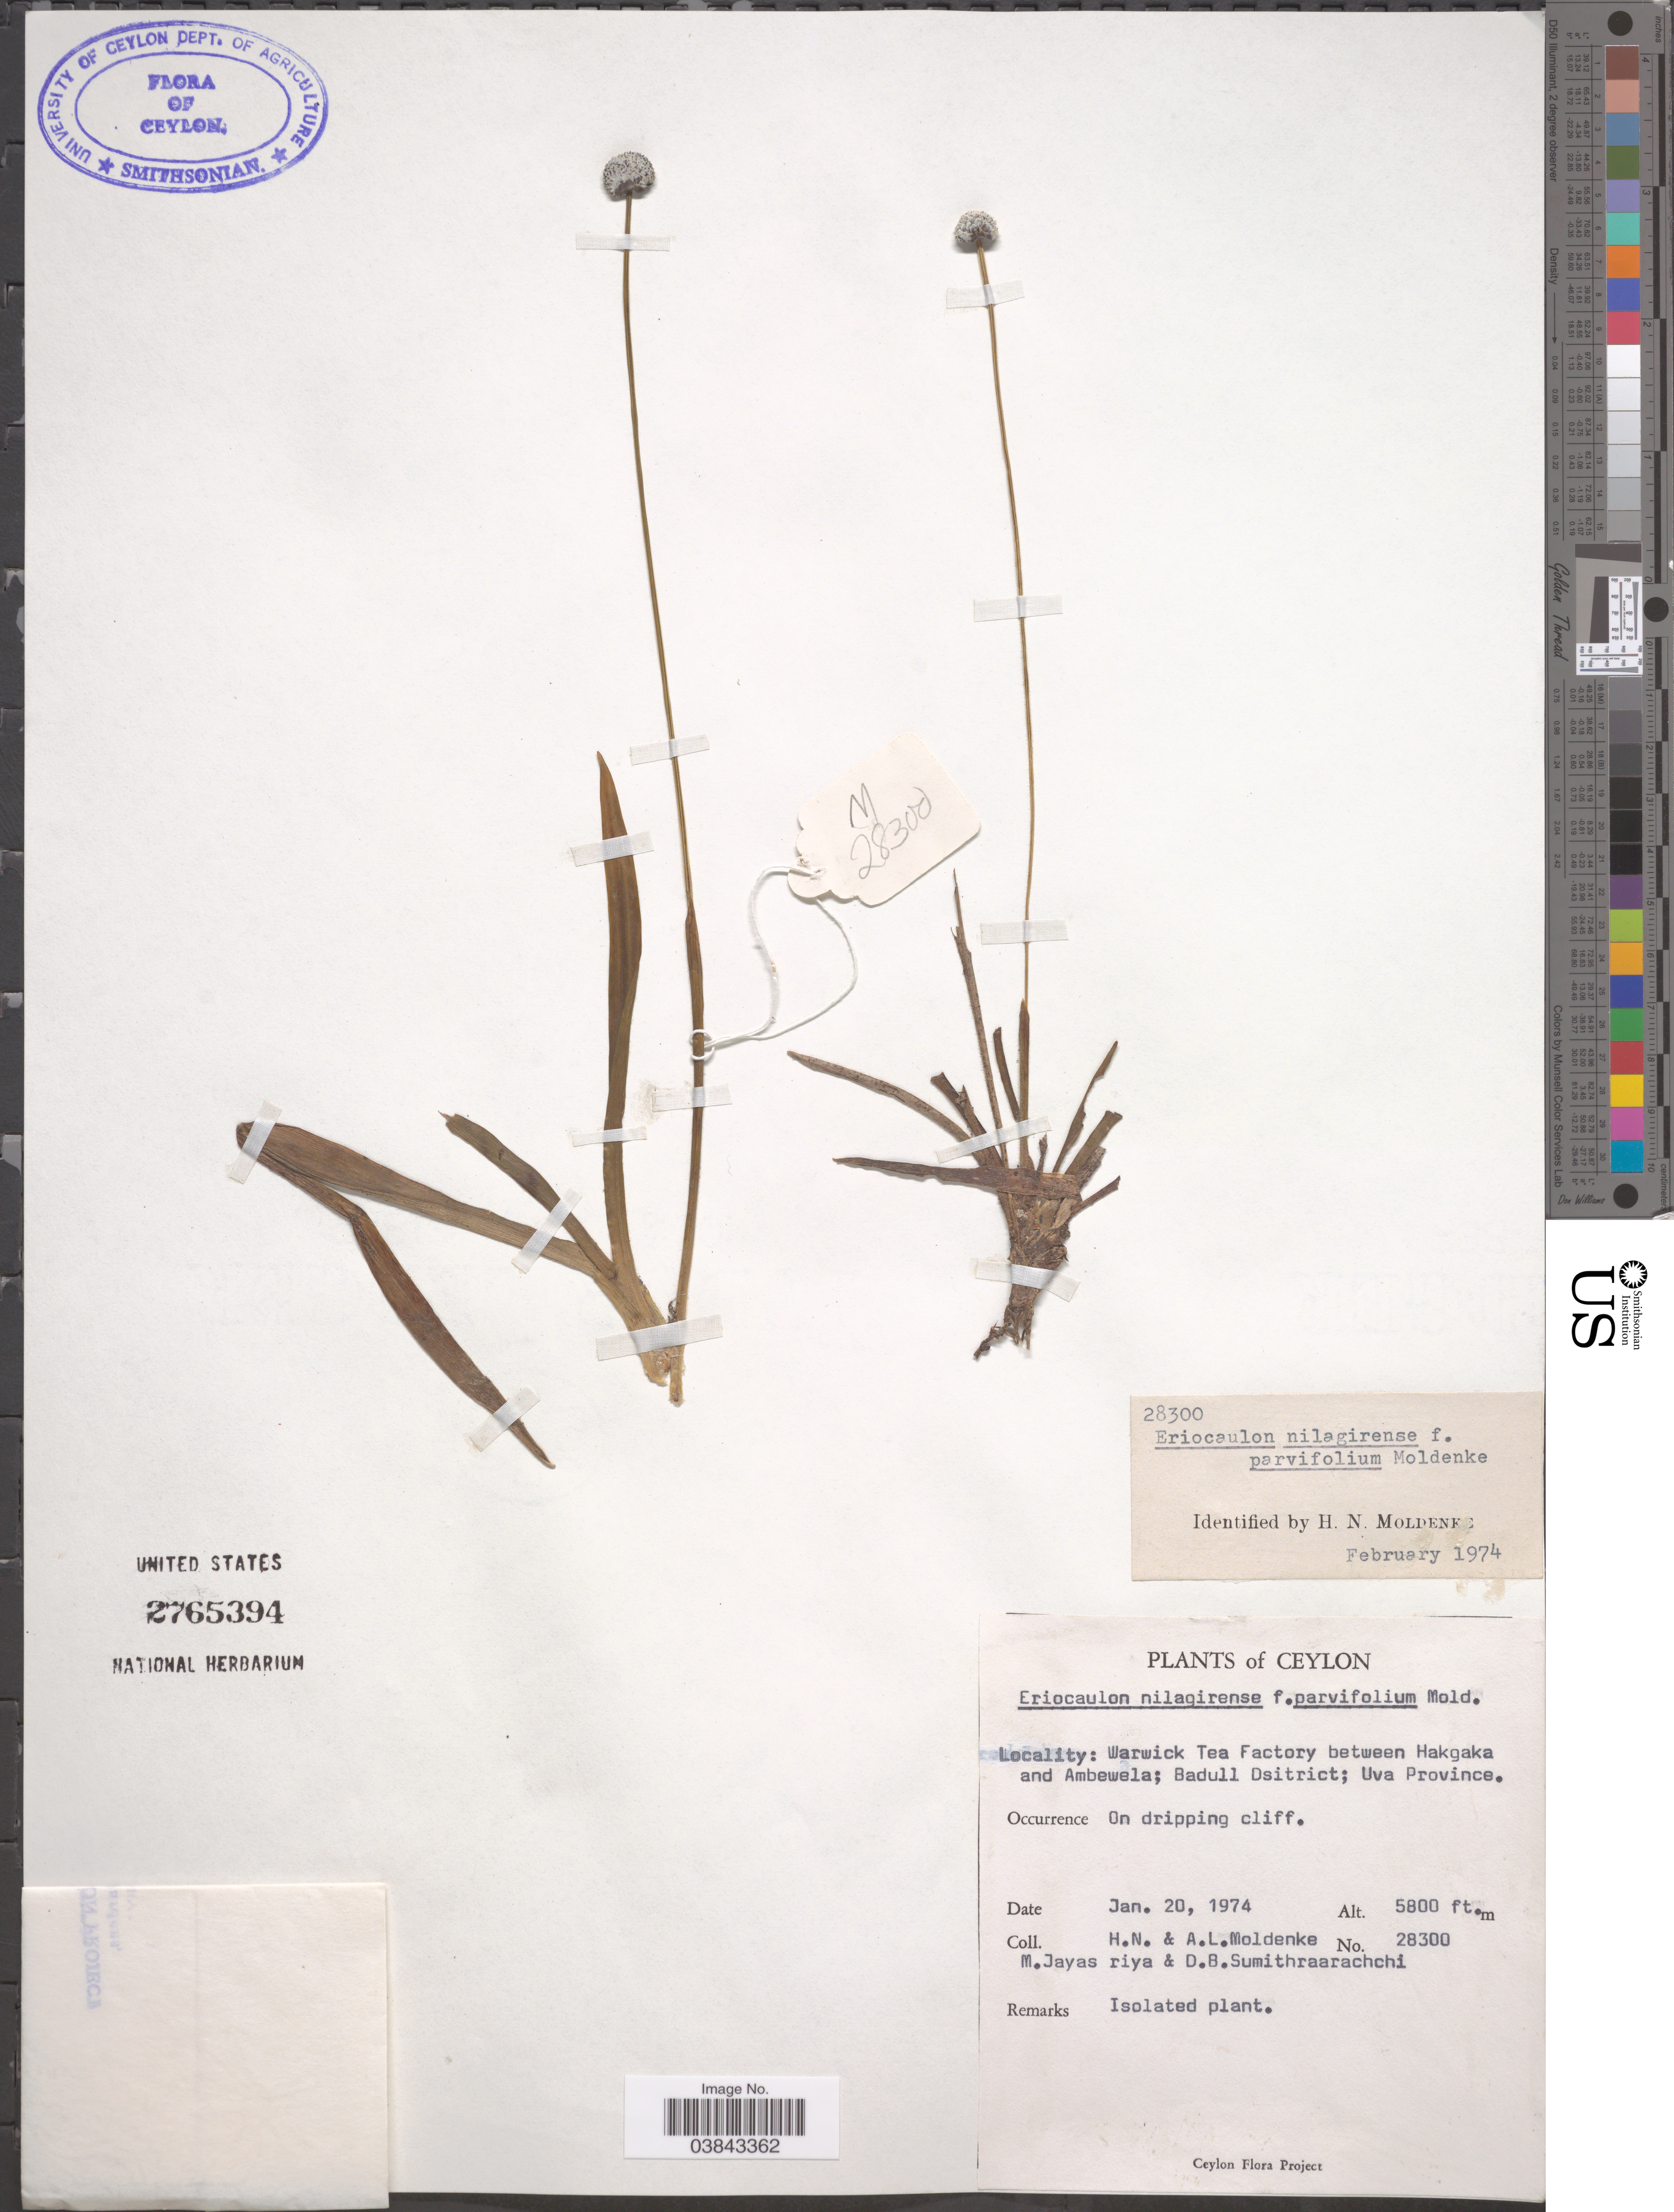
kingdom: Plantae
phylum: Tracheophyta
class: Liliopsida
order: Poales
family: Eriocaulaceae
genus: Eriocaulon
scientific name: Eriocaulon brownianum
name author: Mart.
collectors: H. N. Moldenke, A. L. Moldenke, M. Jasasuriya & D. B. Sumithraarachchi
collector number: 28300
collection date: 1974-01-20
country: Sri Lanka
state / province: Uva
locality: Ceylon. Warwick Tea Factory between Hakgala and Ambewela, Badulla District; Uva Province.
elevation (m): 1768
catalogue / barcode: US 2765394